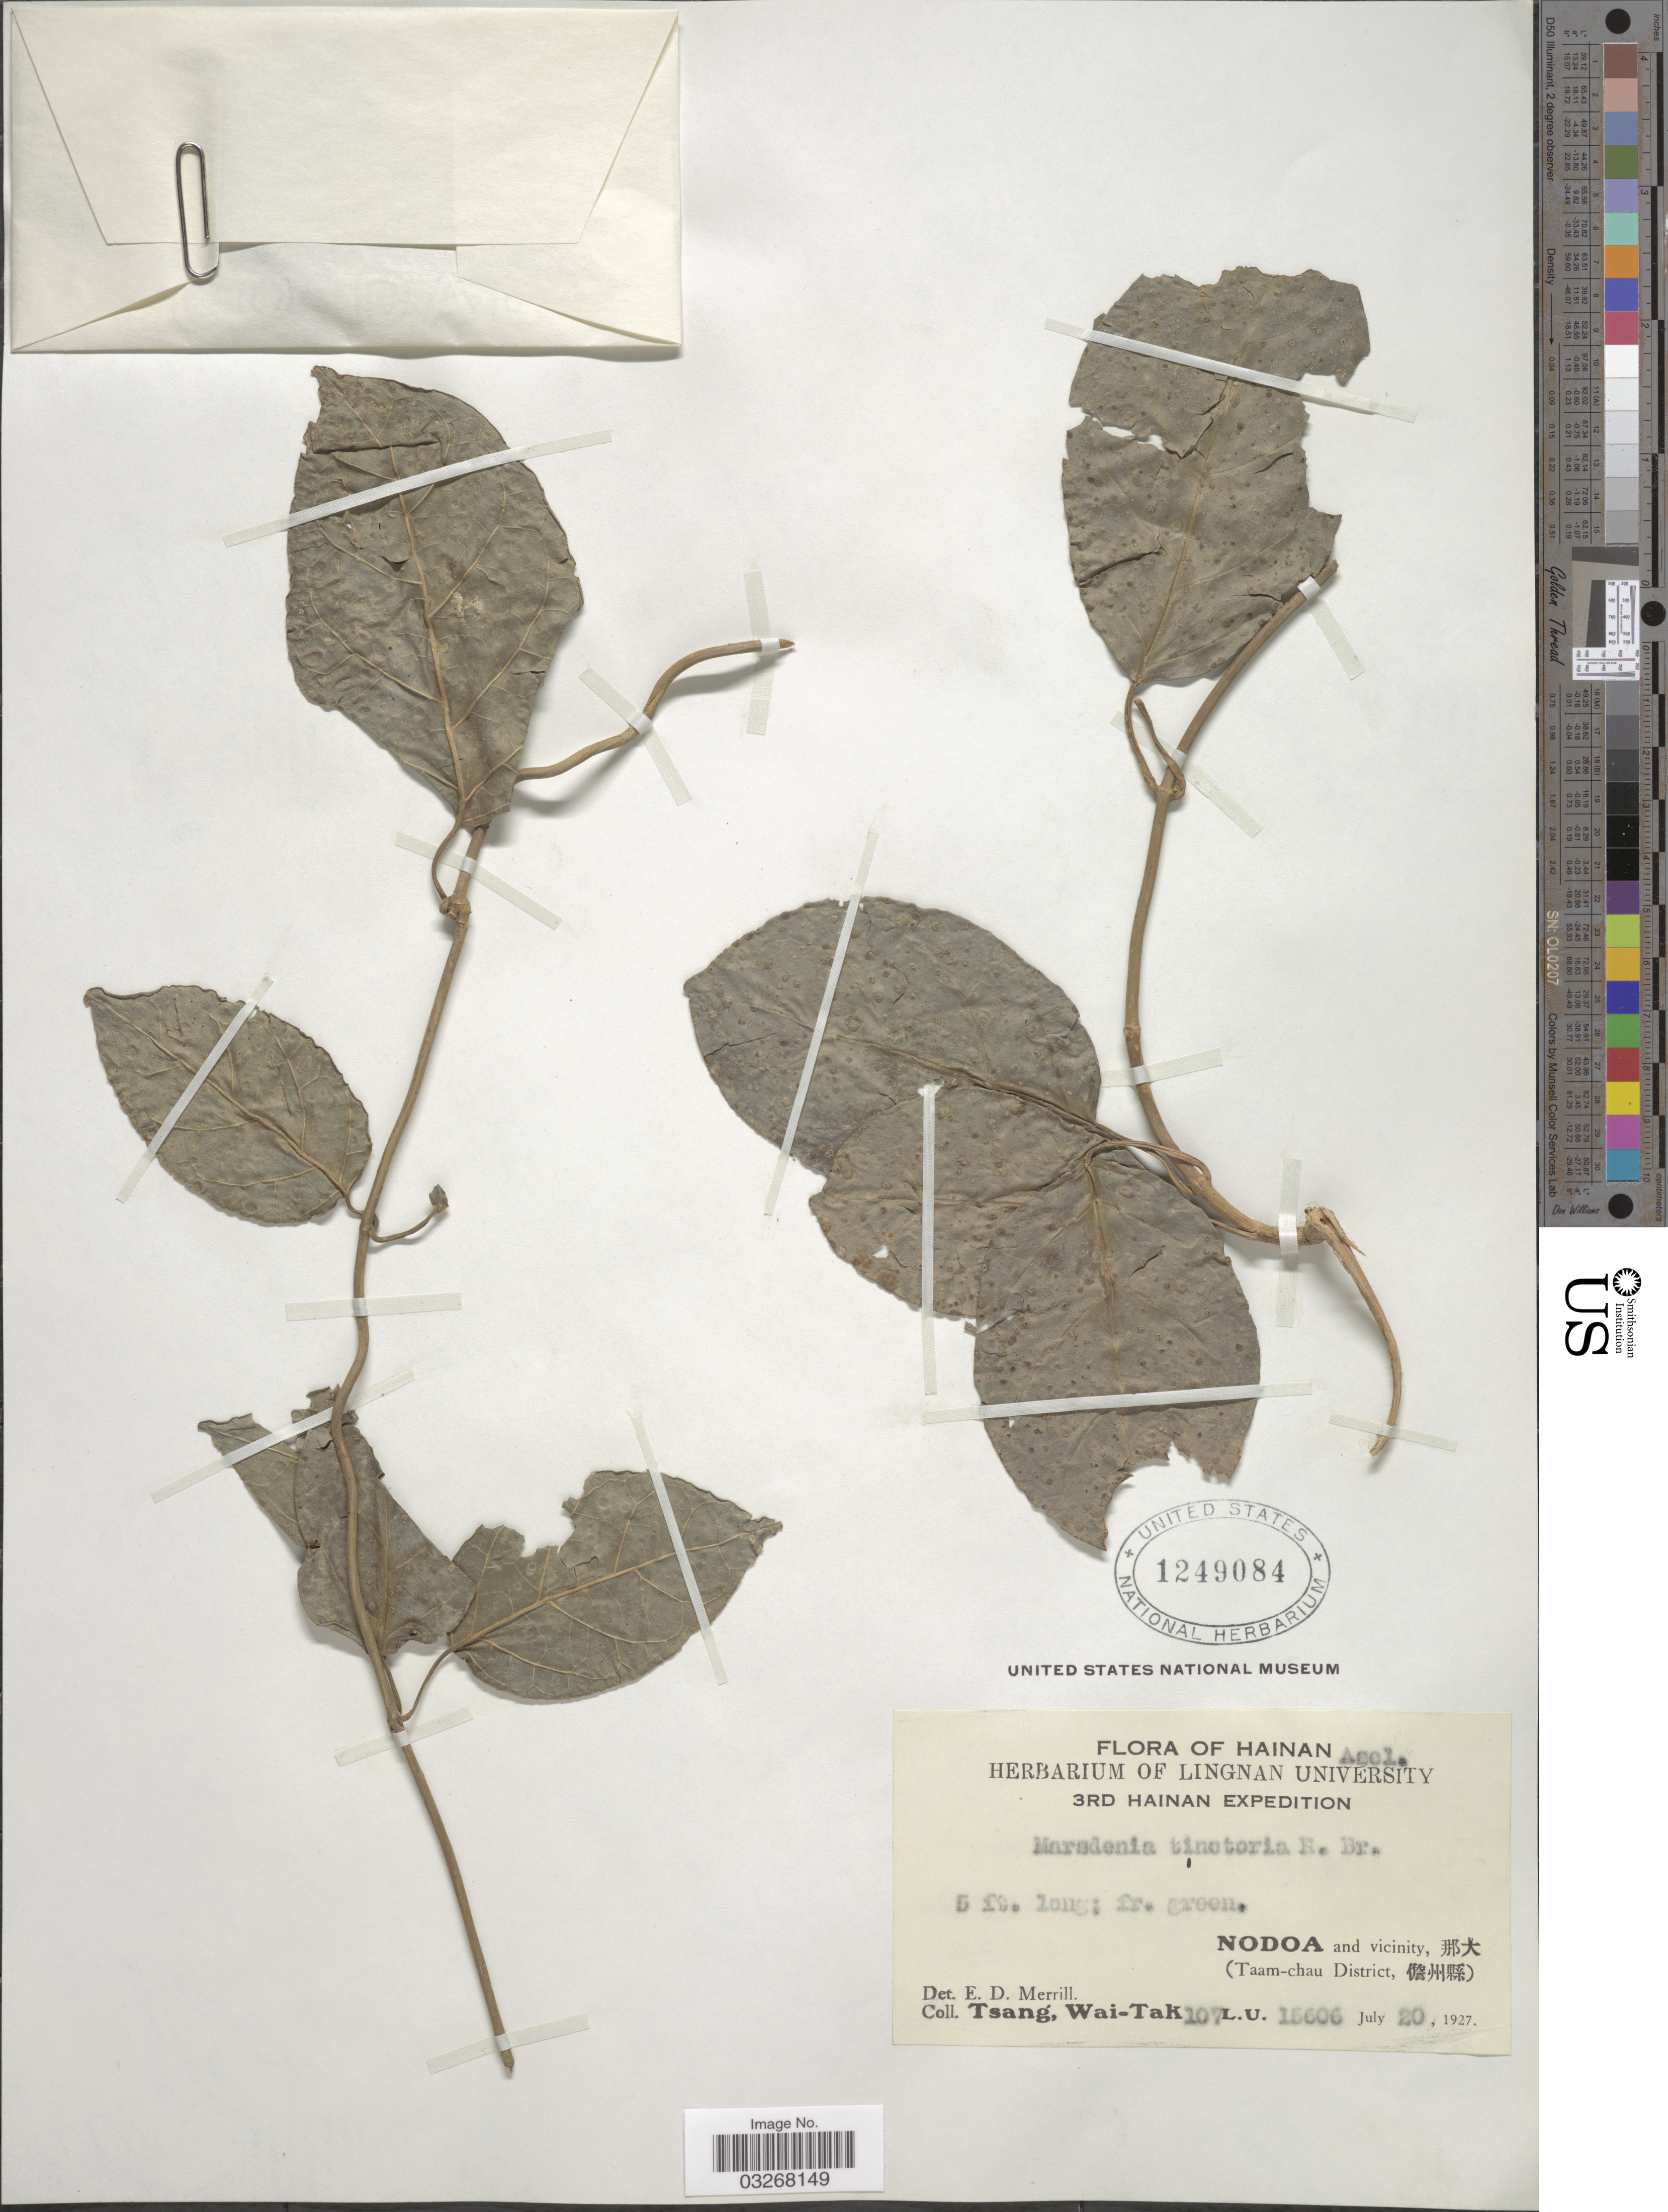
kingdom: Plantae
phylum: Tracheophyta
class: Magnoliopsida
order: Gentianales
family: Apocynaceae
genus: Marsdenia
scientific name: Marsdenia tinctoria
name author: (Roxb.) R. Br.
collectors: W. T. Tsang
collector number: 107/L.U. 15606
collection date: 1927-07-20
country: China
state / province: Hainan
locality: Nodoa and vicinity, (Taam-chau District.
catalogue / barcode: US 1249084